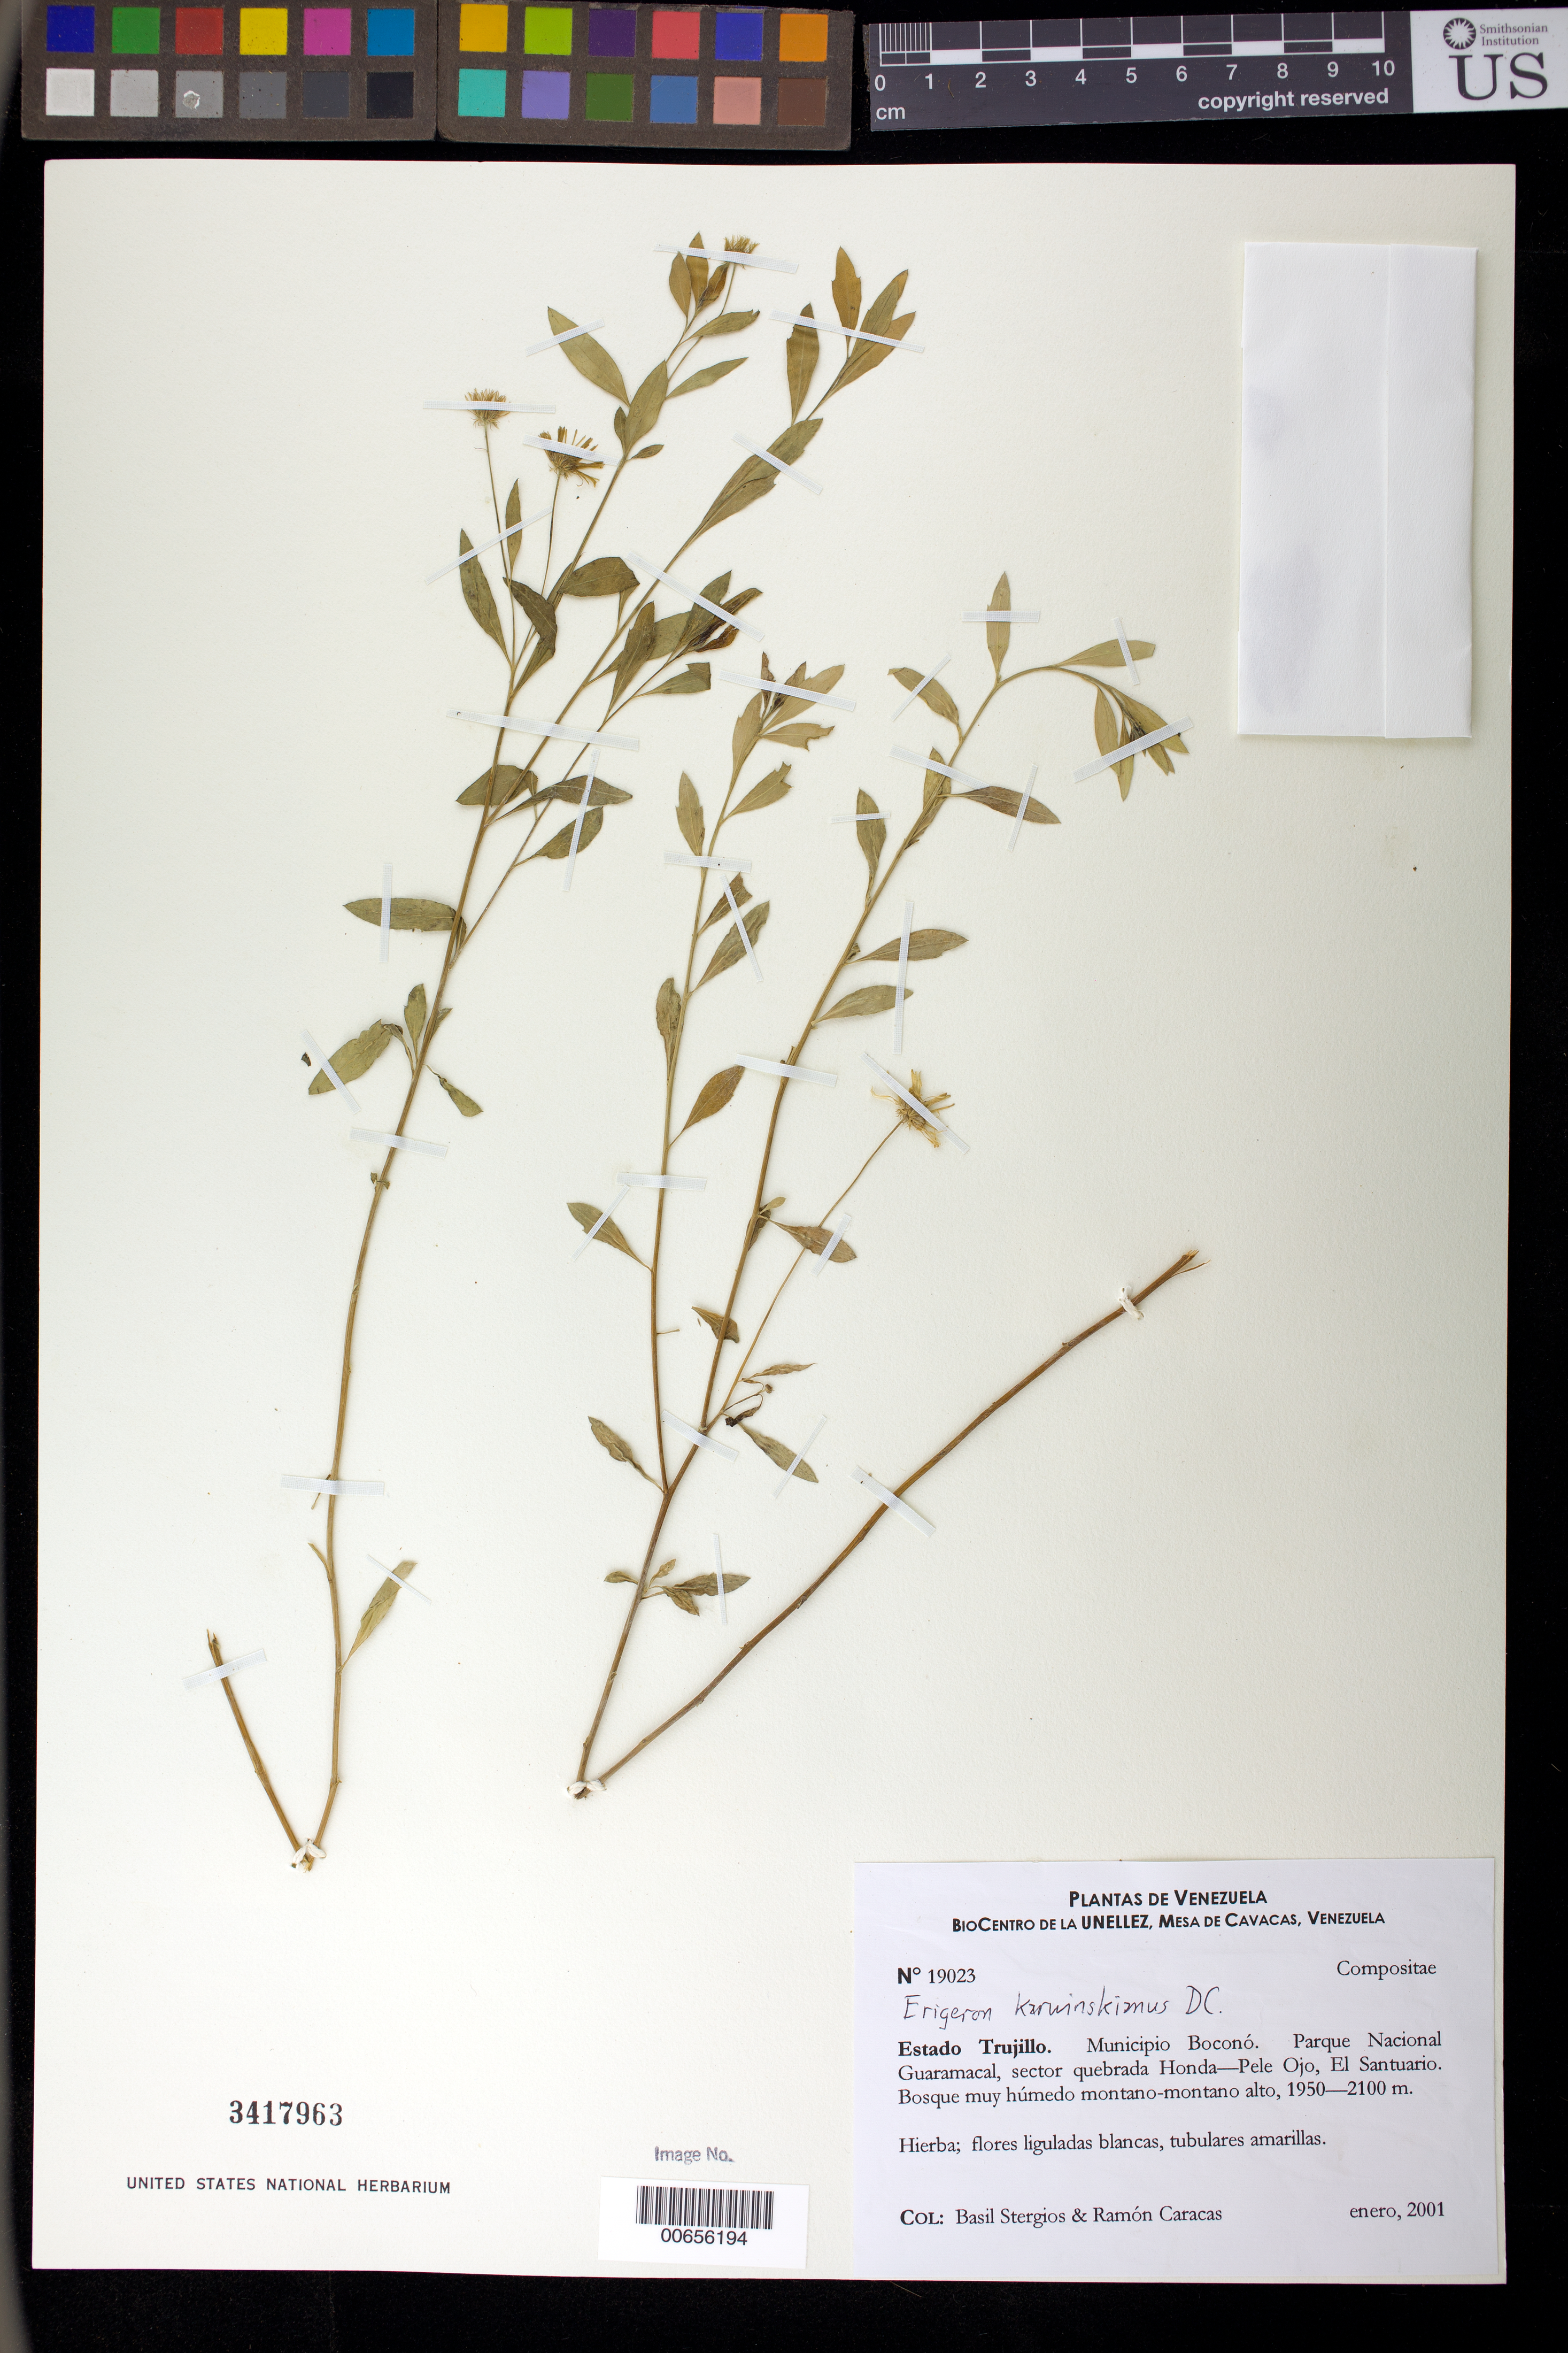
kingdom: Plantae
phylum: Tracheophyta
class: Magnoliopsida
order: Asterales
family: Asteraceae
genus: Erigeron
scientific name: Erigeron karvinskianus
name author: DC.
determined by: Robinson, Harold E., (US)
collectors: B. G. Stergios & R. Caracas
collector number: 19023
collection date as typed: Jan 2001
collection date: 2001-01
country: Venezuela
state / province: Trujillo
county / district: Boconó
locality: Parque Nacional Guaramacal, sector quebrada Honda-Pele Ojo, El Santuario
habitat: Bosque muy húmedo montano-montano alto.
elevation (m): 1950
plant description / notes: MY, PORT, TEX, US, VEN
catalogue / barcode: US 3417963